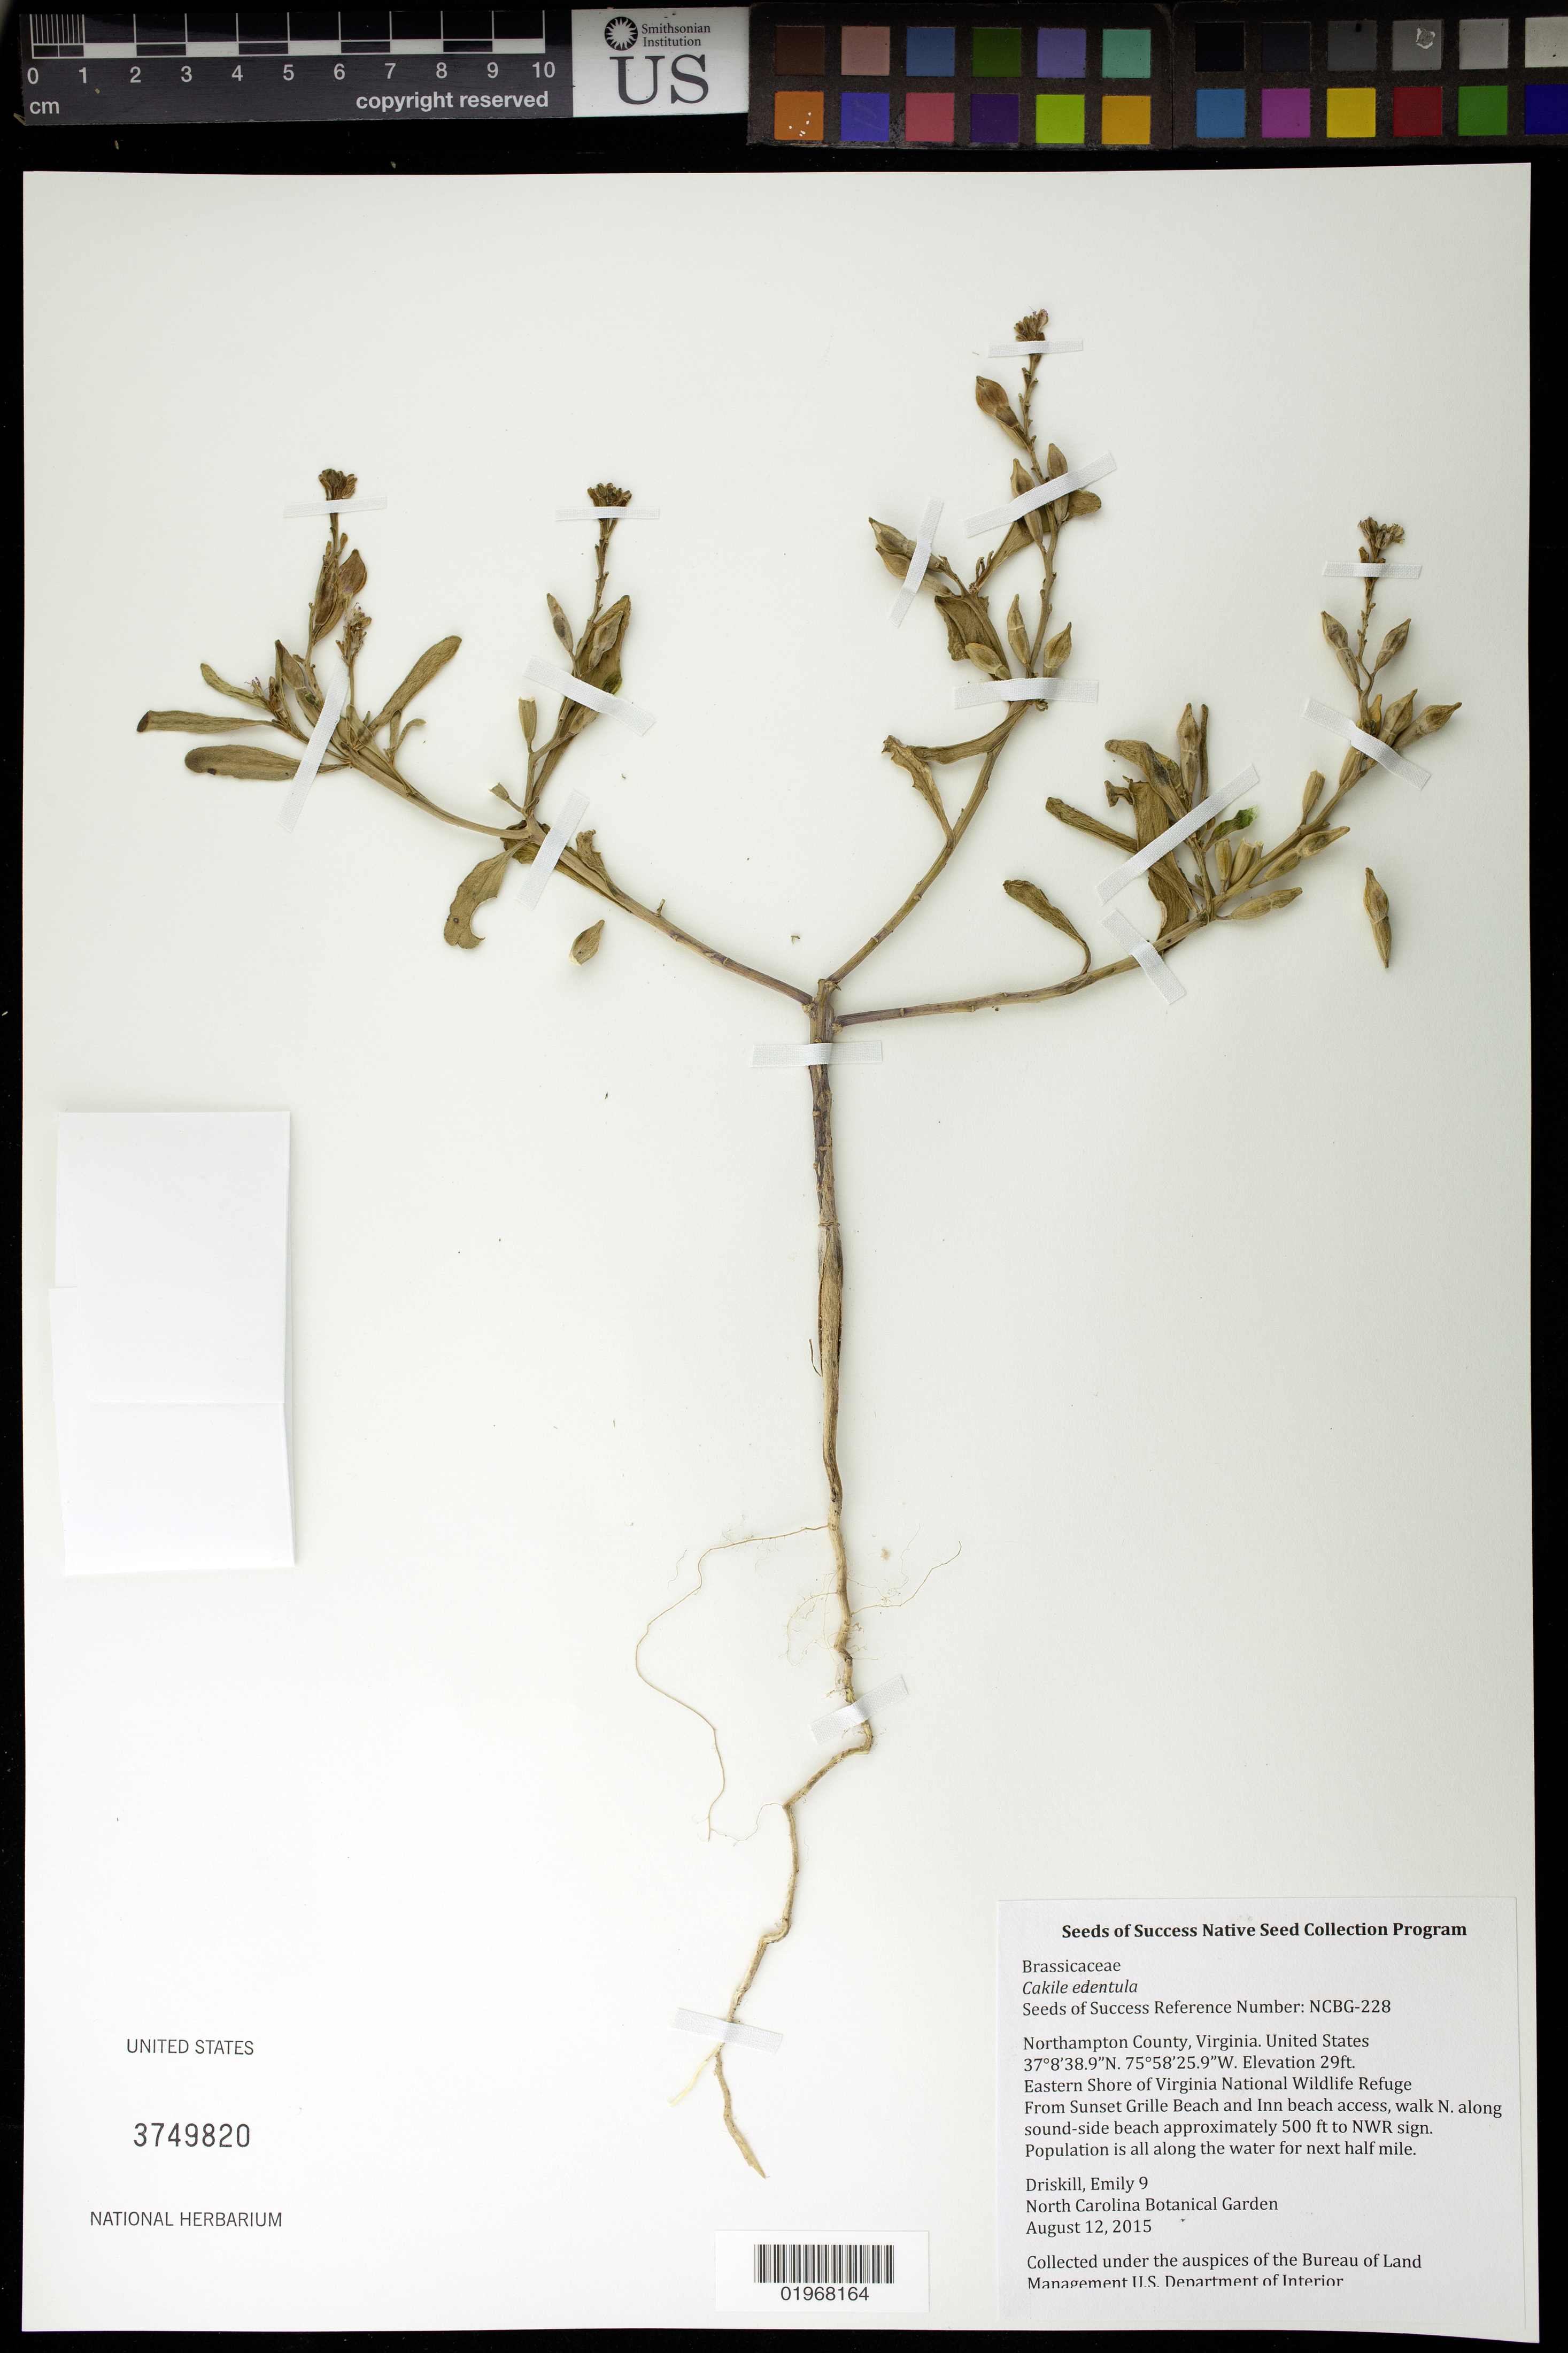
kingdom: Plantae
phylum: Tracheophyta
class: Magnoliopsida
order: Brassicales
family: Brassicaceae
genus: Cakile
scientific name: Cakile edentula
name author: (Bigelow) Hook.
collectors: E. Driskill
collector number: NCBG-228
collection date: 2015-08-12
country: United States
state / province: Virginia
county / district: Northampton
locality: Eastern Shore of Virginia National Wildlife Refuge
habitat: Sound-side shore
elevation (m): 9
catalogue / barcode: US 3749820